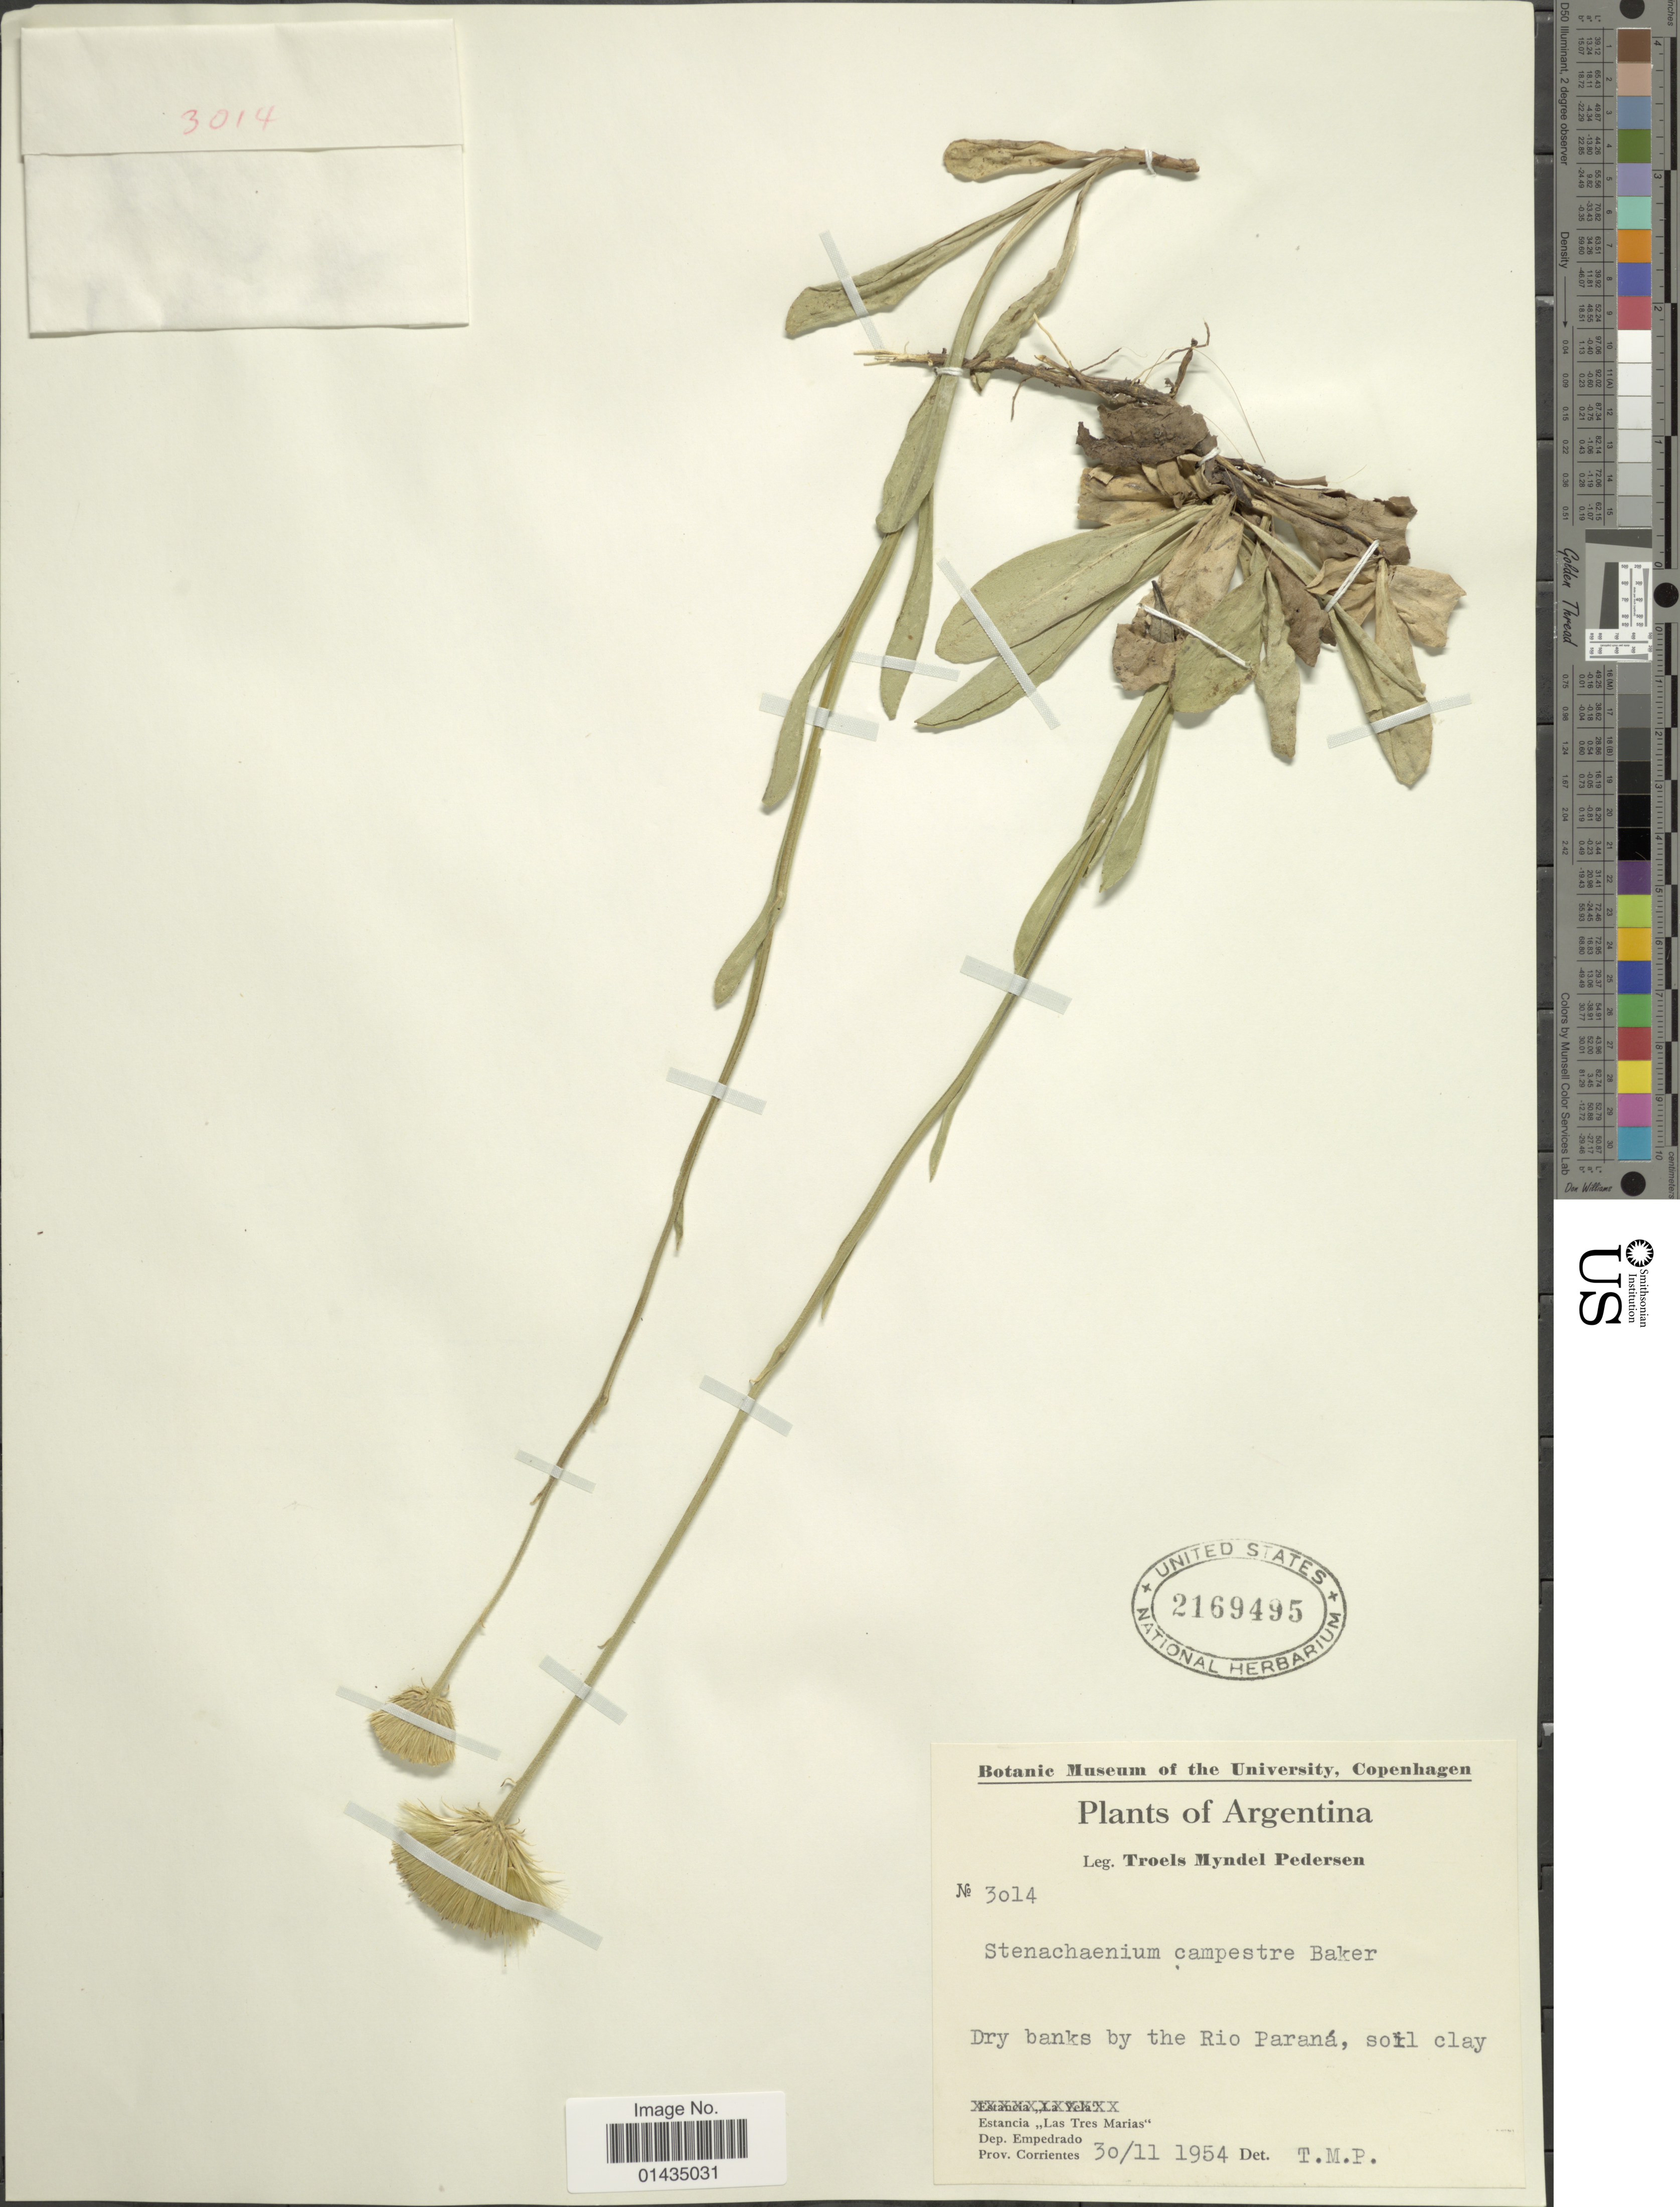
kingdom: Plantae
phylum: Tracheophyta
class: Magnoliopsida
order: Asterales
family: Asteraceae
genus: Stenachaenium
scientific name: Stenachaenium campestre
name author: Baker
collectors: T. Pederson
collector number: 3014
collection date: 1954-11-30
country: Argentina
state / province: Corrientes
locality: Dry banks by the Rio Paraná, soil clay, Estancia Las Tres Marias, Dep. Empedrado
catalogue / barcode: US 2169495